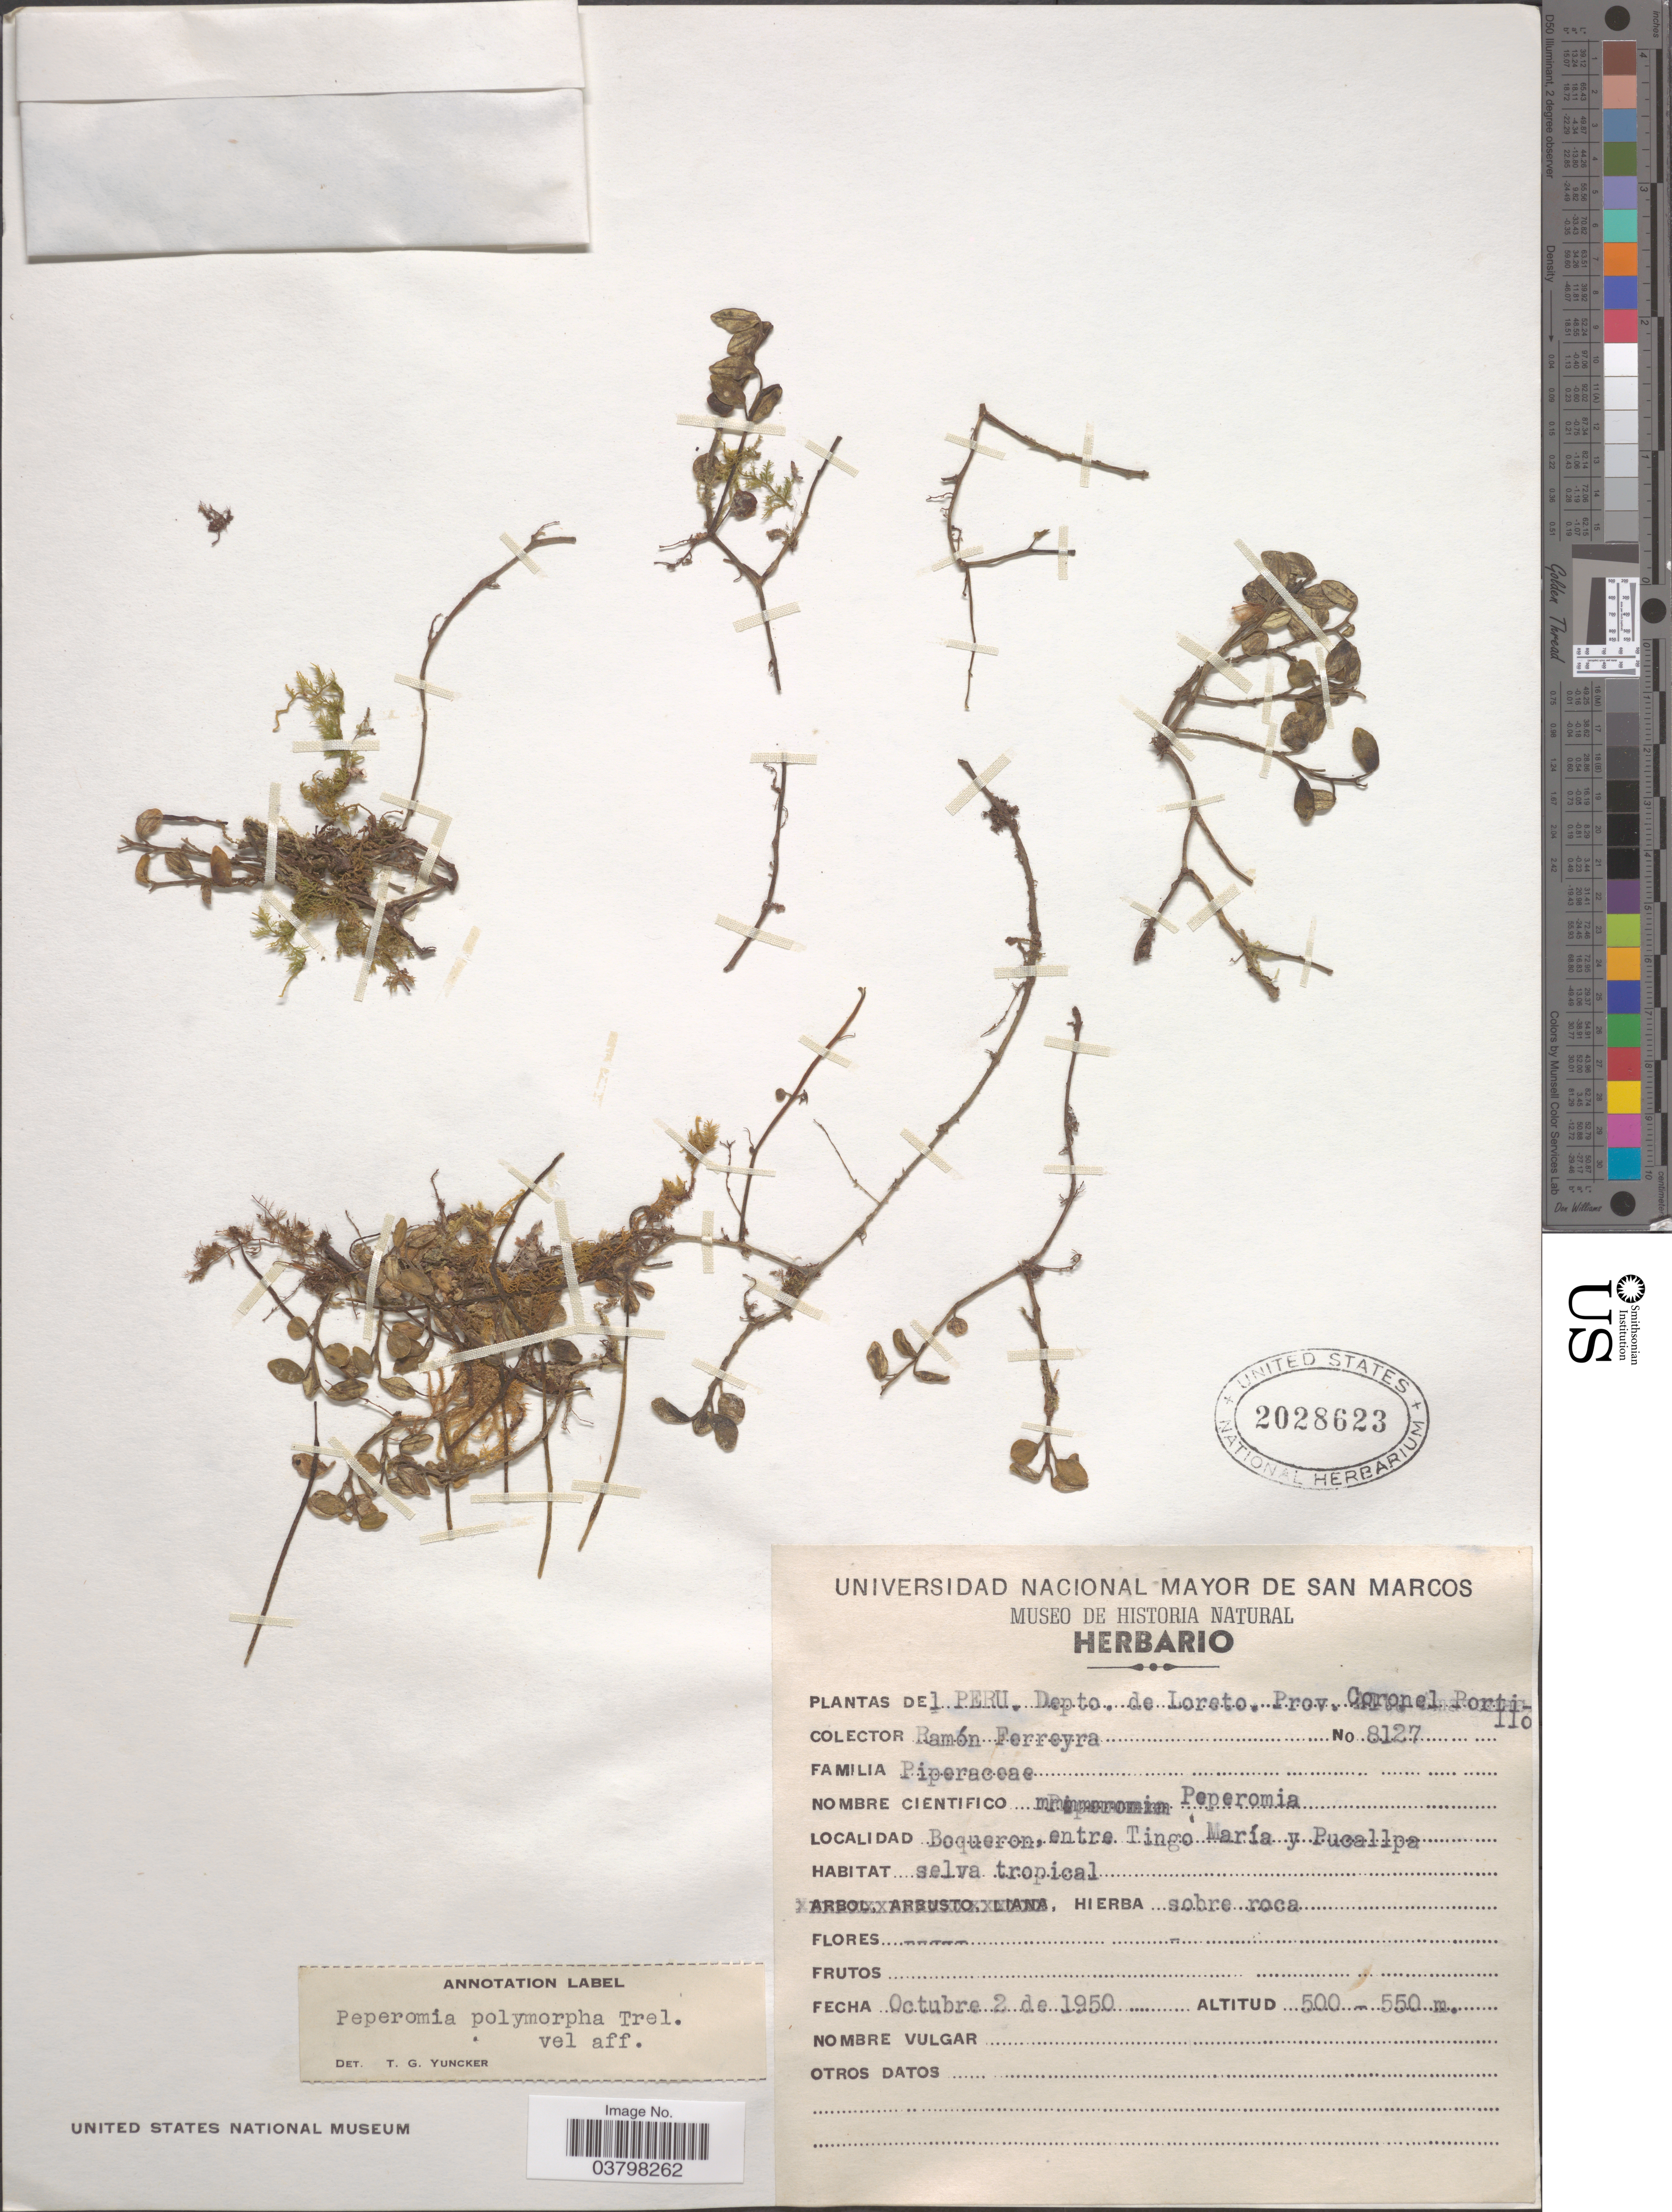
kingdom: Plantae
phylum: Tracheophyta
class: Magnoliopsida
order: Piperales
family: Piperaceae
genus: Peperomia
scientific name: Peperomia polymorpa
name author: Trel.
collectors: R. A. Ferreyra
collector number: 8217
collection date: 1950-10-02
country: Peru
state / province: Loreto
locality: Depto. de Loreto. Prov. Coronel Portillo. Boqueron, entre Tingo María y Pucallpa.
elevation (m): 500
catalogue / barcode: US 2028623